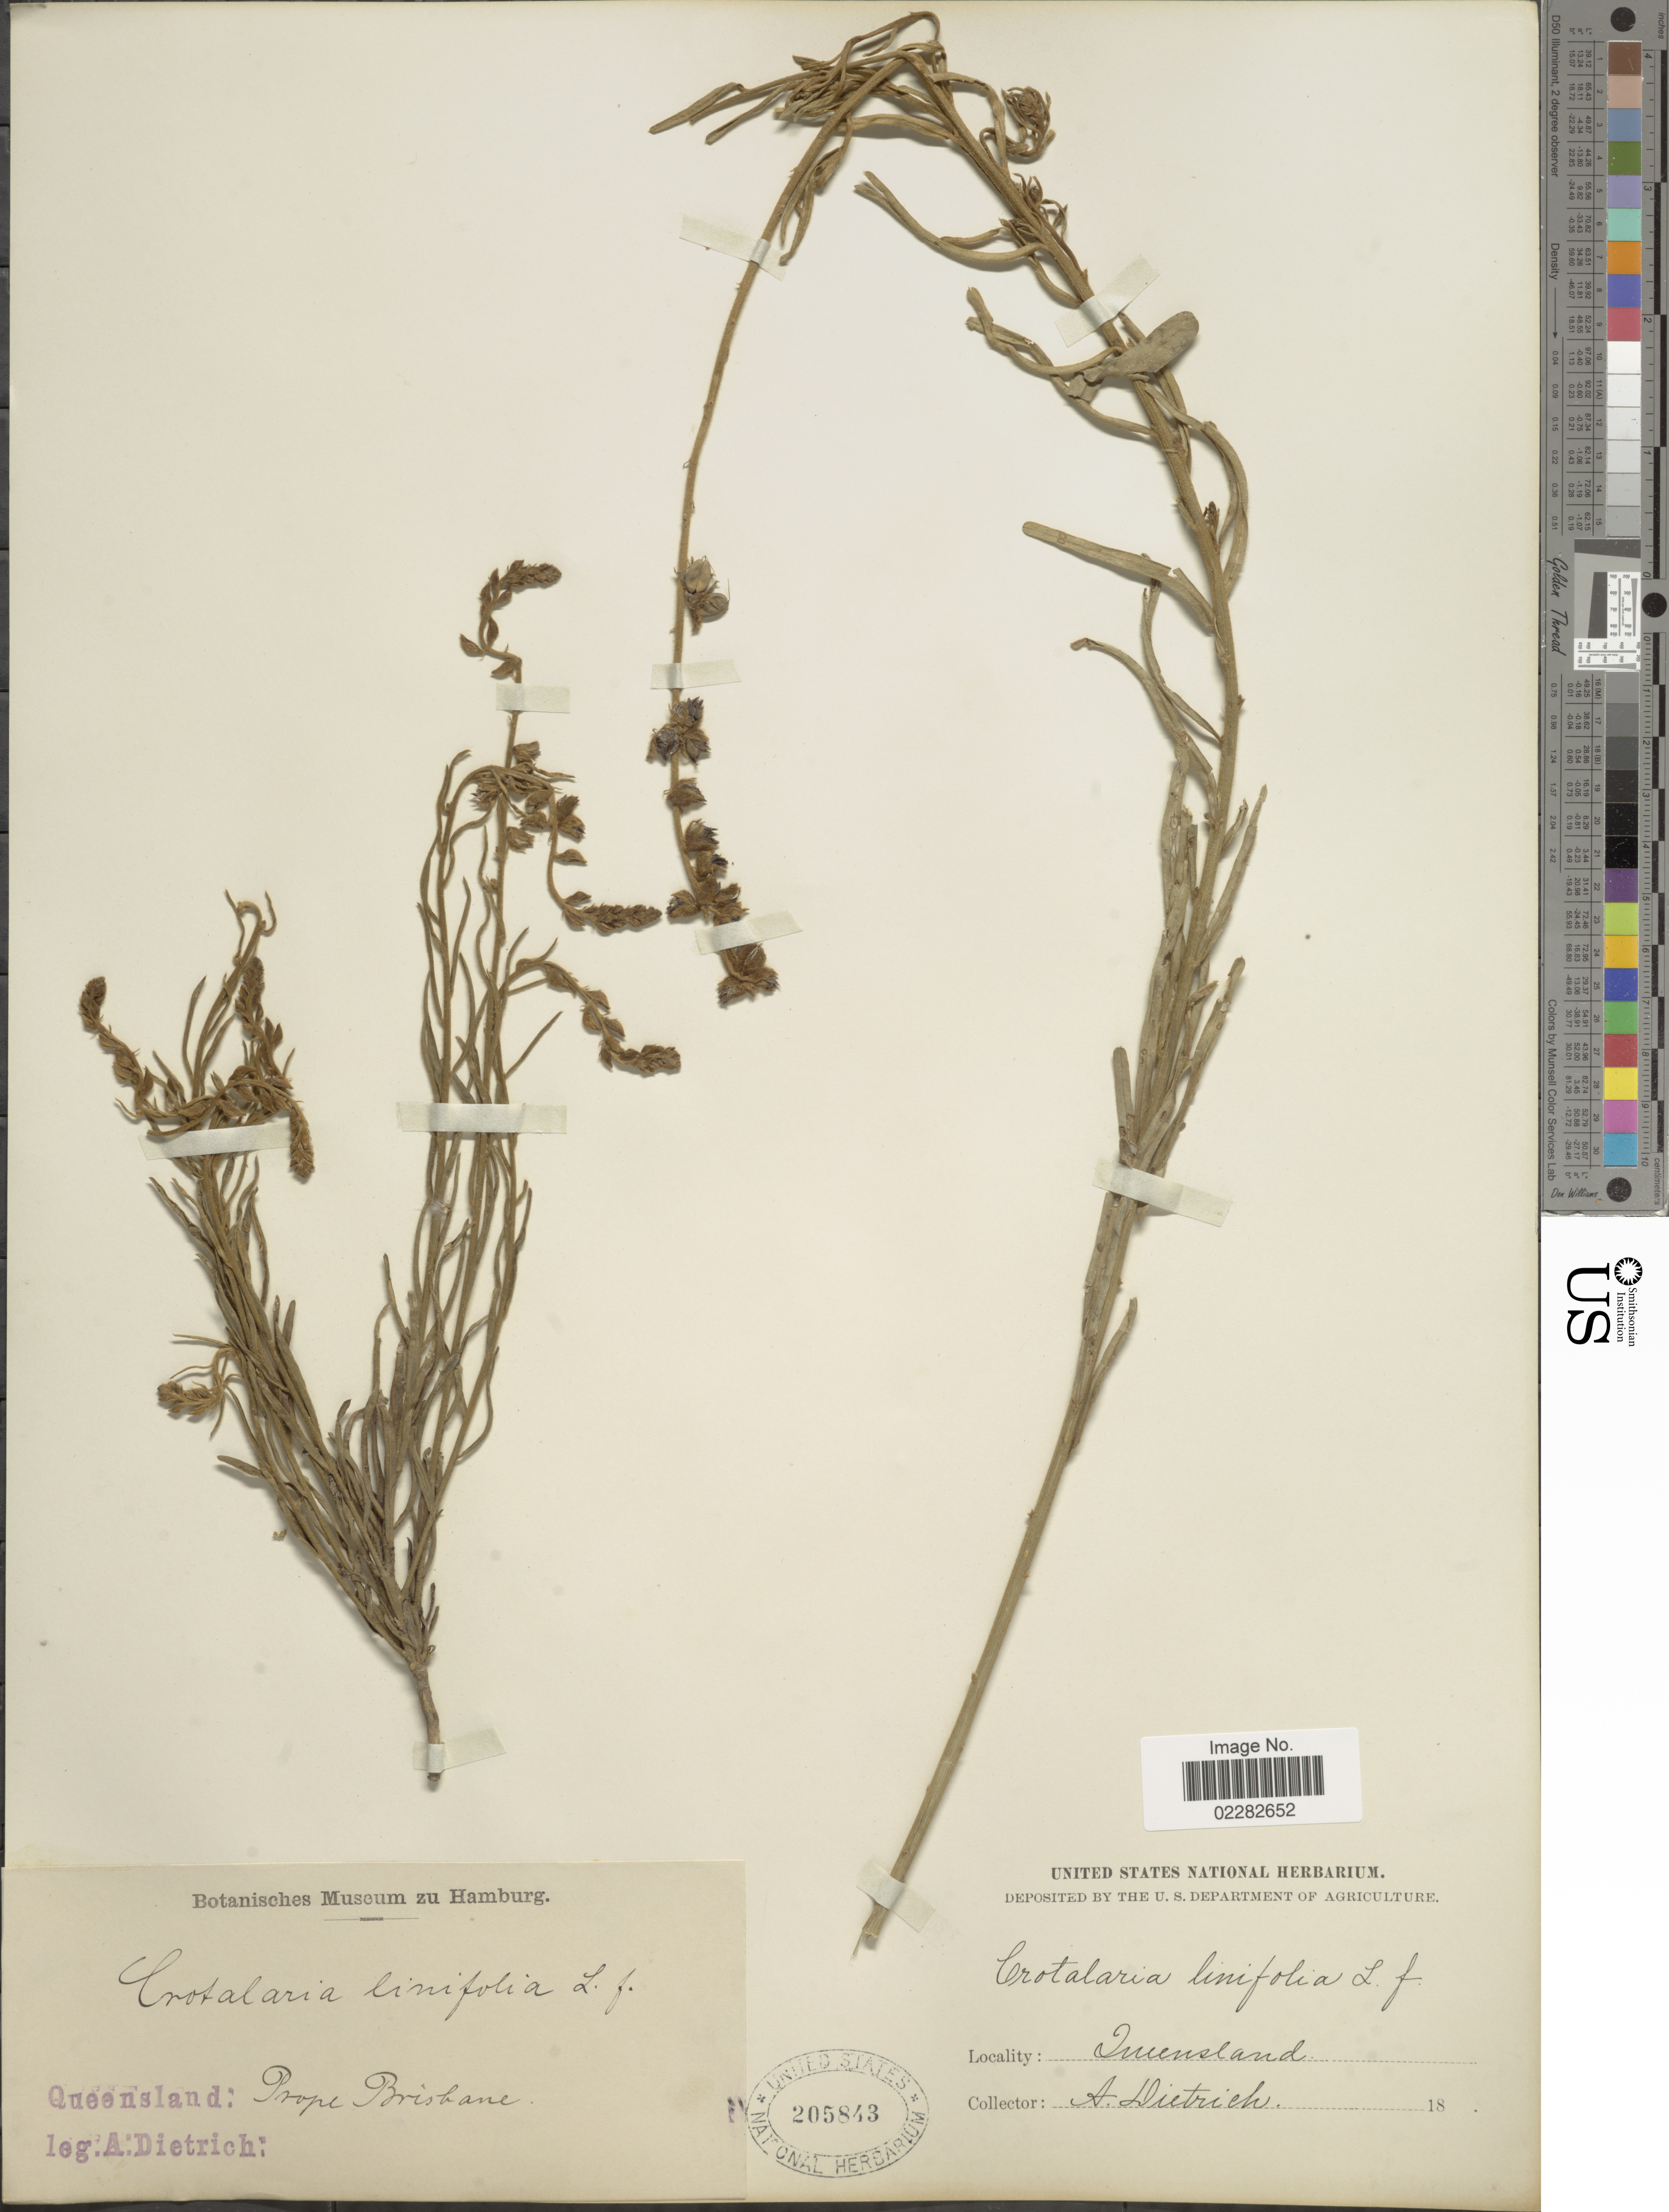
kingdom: Plantae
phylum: Tracheophyta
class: Magnoliopsida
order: Fabales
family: Fabaceae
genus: Crotalaria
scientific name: Crotalaria linifolia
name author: L. f.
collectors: A. Dietrich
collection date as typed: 18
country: Australia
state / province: Queensland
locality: Prope Brisbane.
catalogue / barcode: US 205843